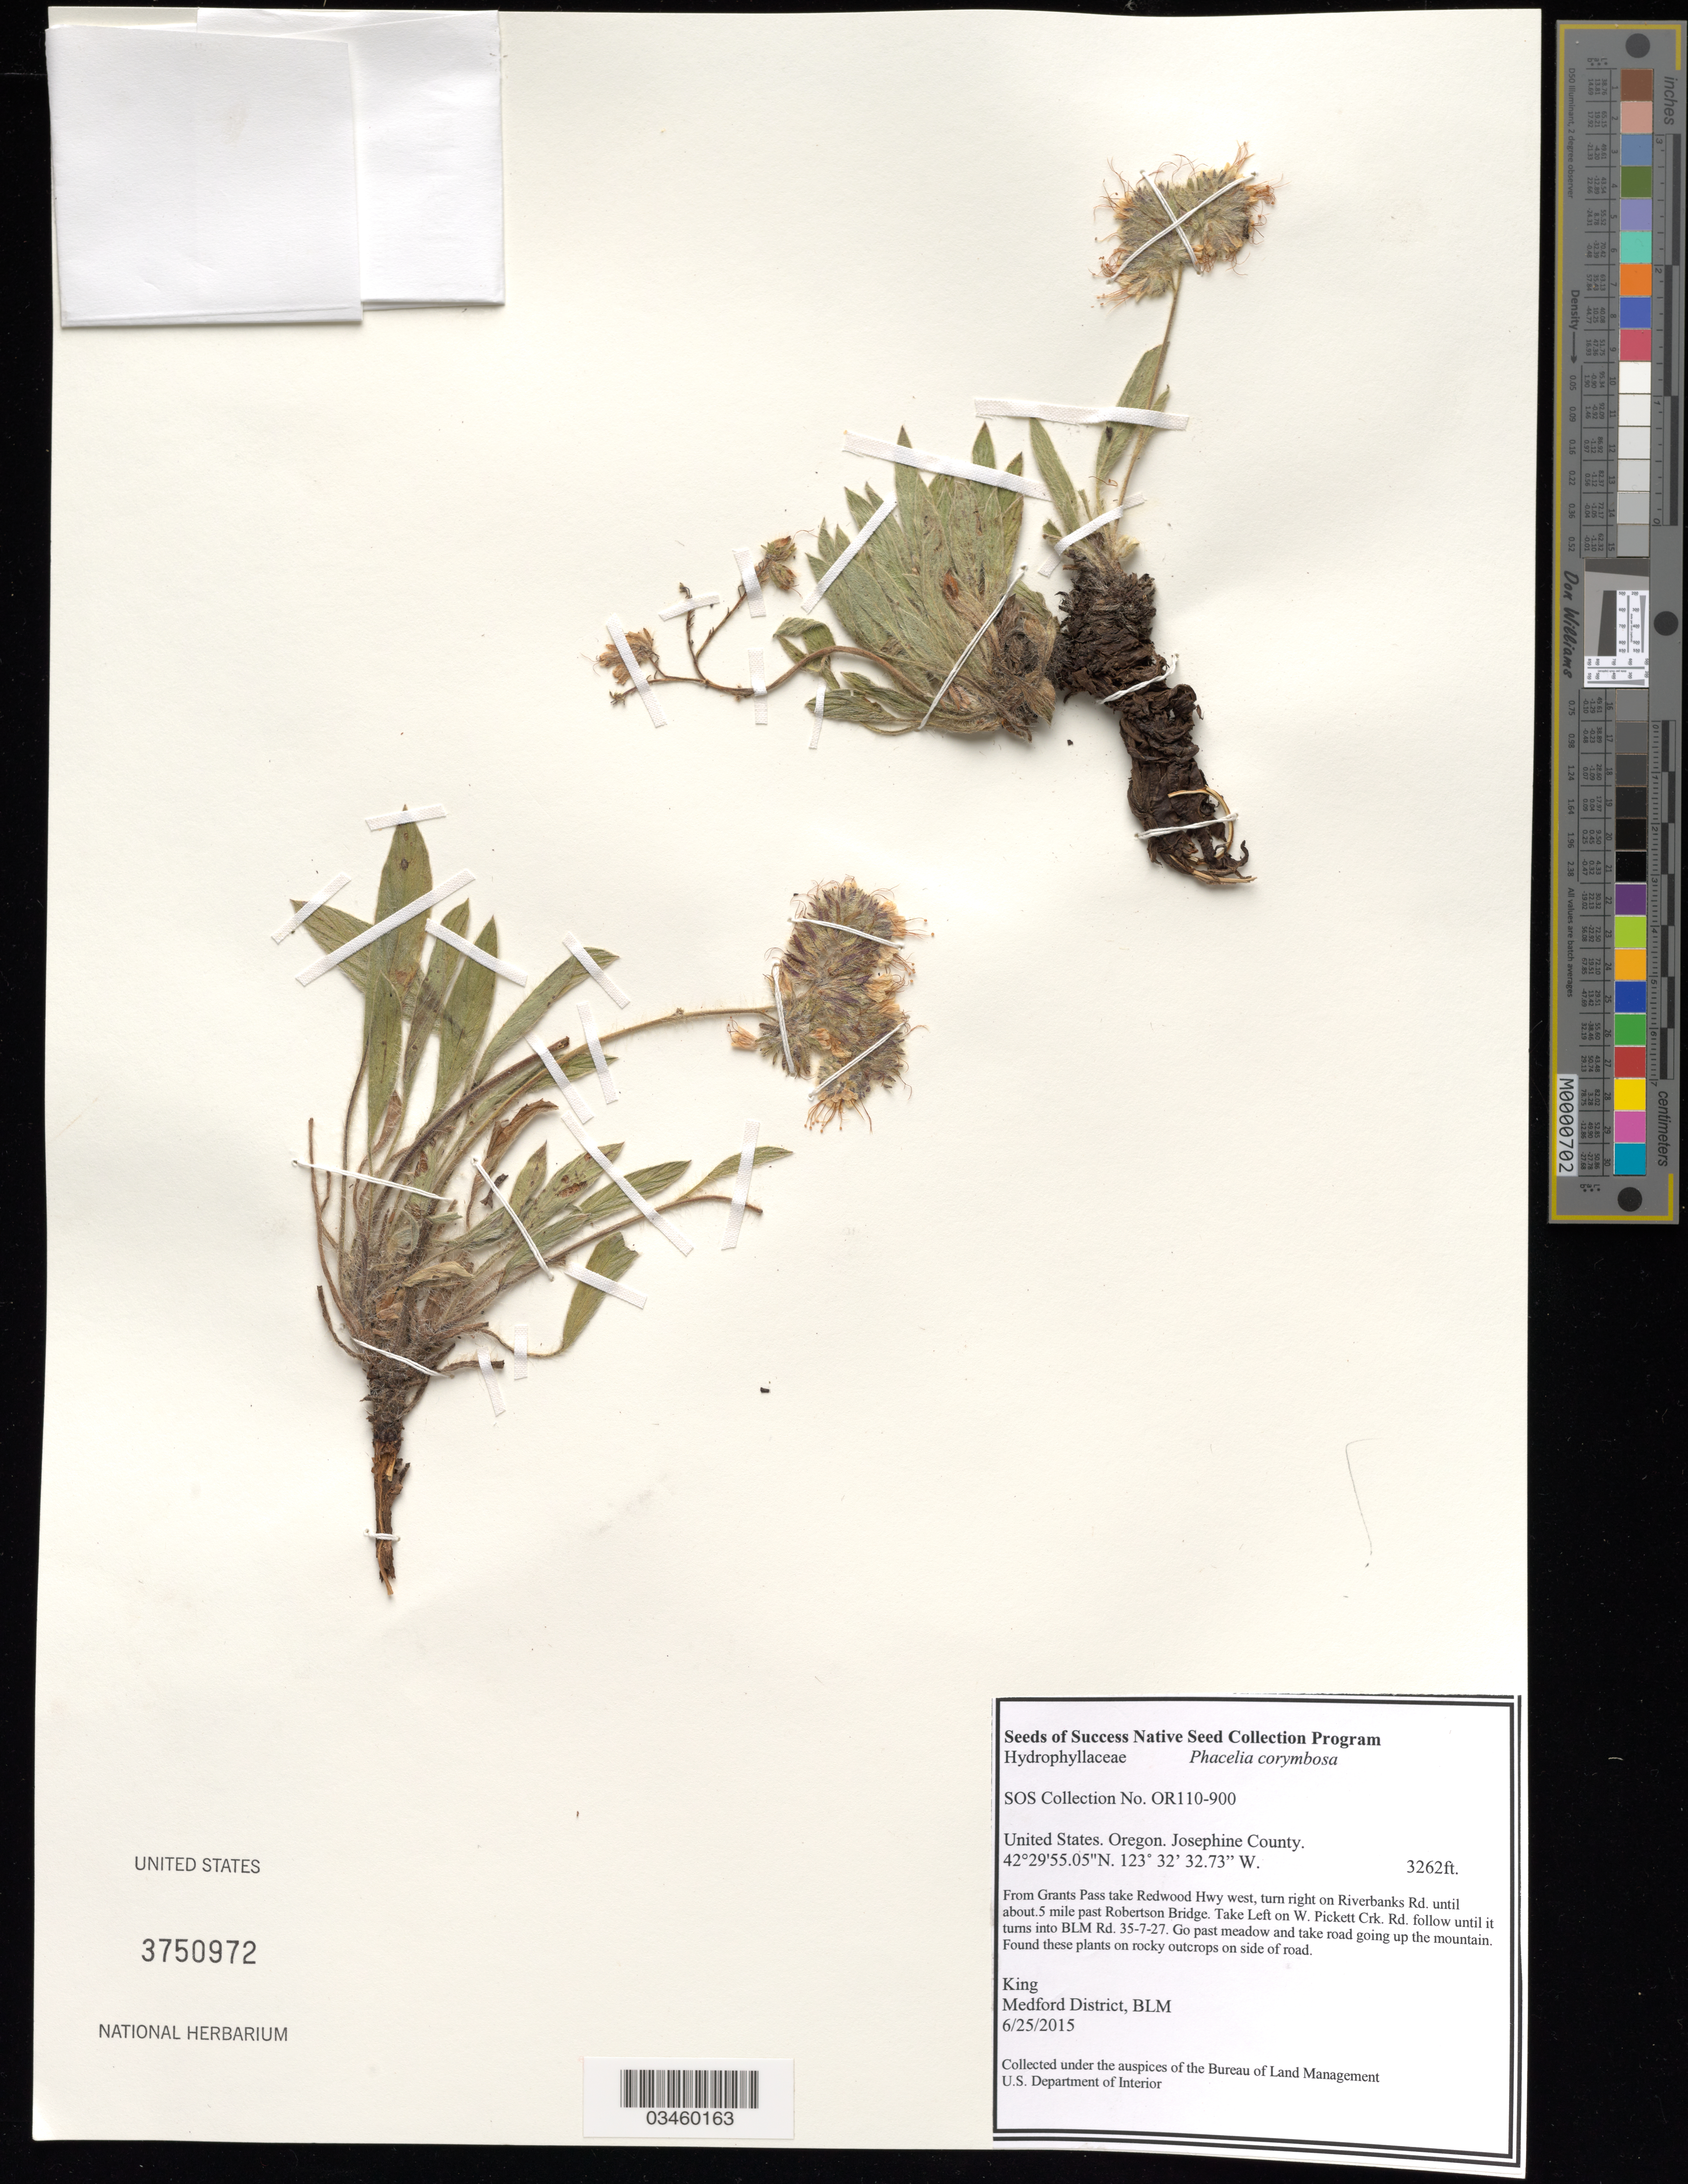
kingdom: Plantae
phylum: Tracheophyta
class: Magnoliopsida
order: Boraginales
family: Hydrophyllaceae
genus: Phacelia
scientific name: Phacelia corymbosa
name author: Jeps.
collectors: King, --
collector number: OR110-900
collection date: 2015-06-25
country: United States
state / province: Oregon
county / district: Josephine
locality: Pickett Creek, W Pickett Creek Rd (BLMRd 35-7-27 )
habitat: Rocky outcrops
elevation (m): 994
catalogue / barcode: US 3750972